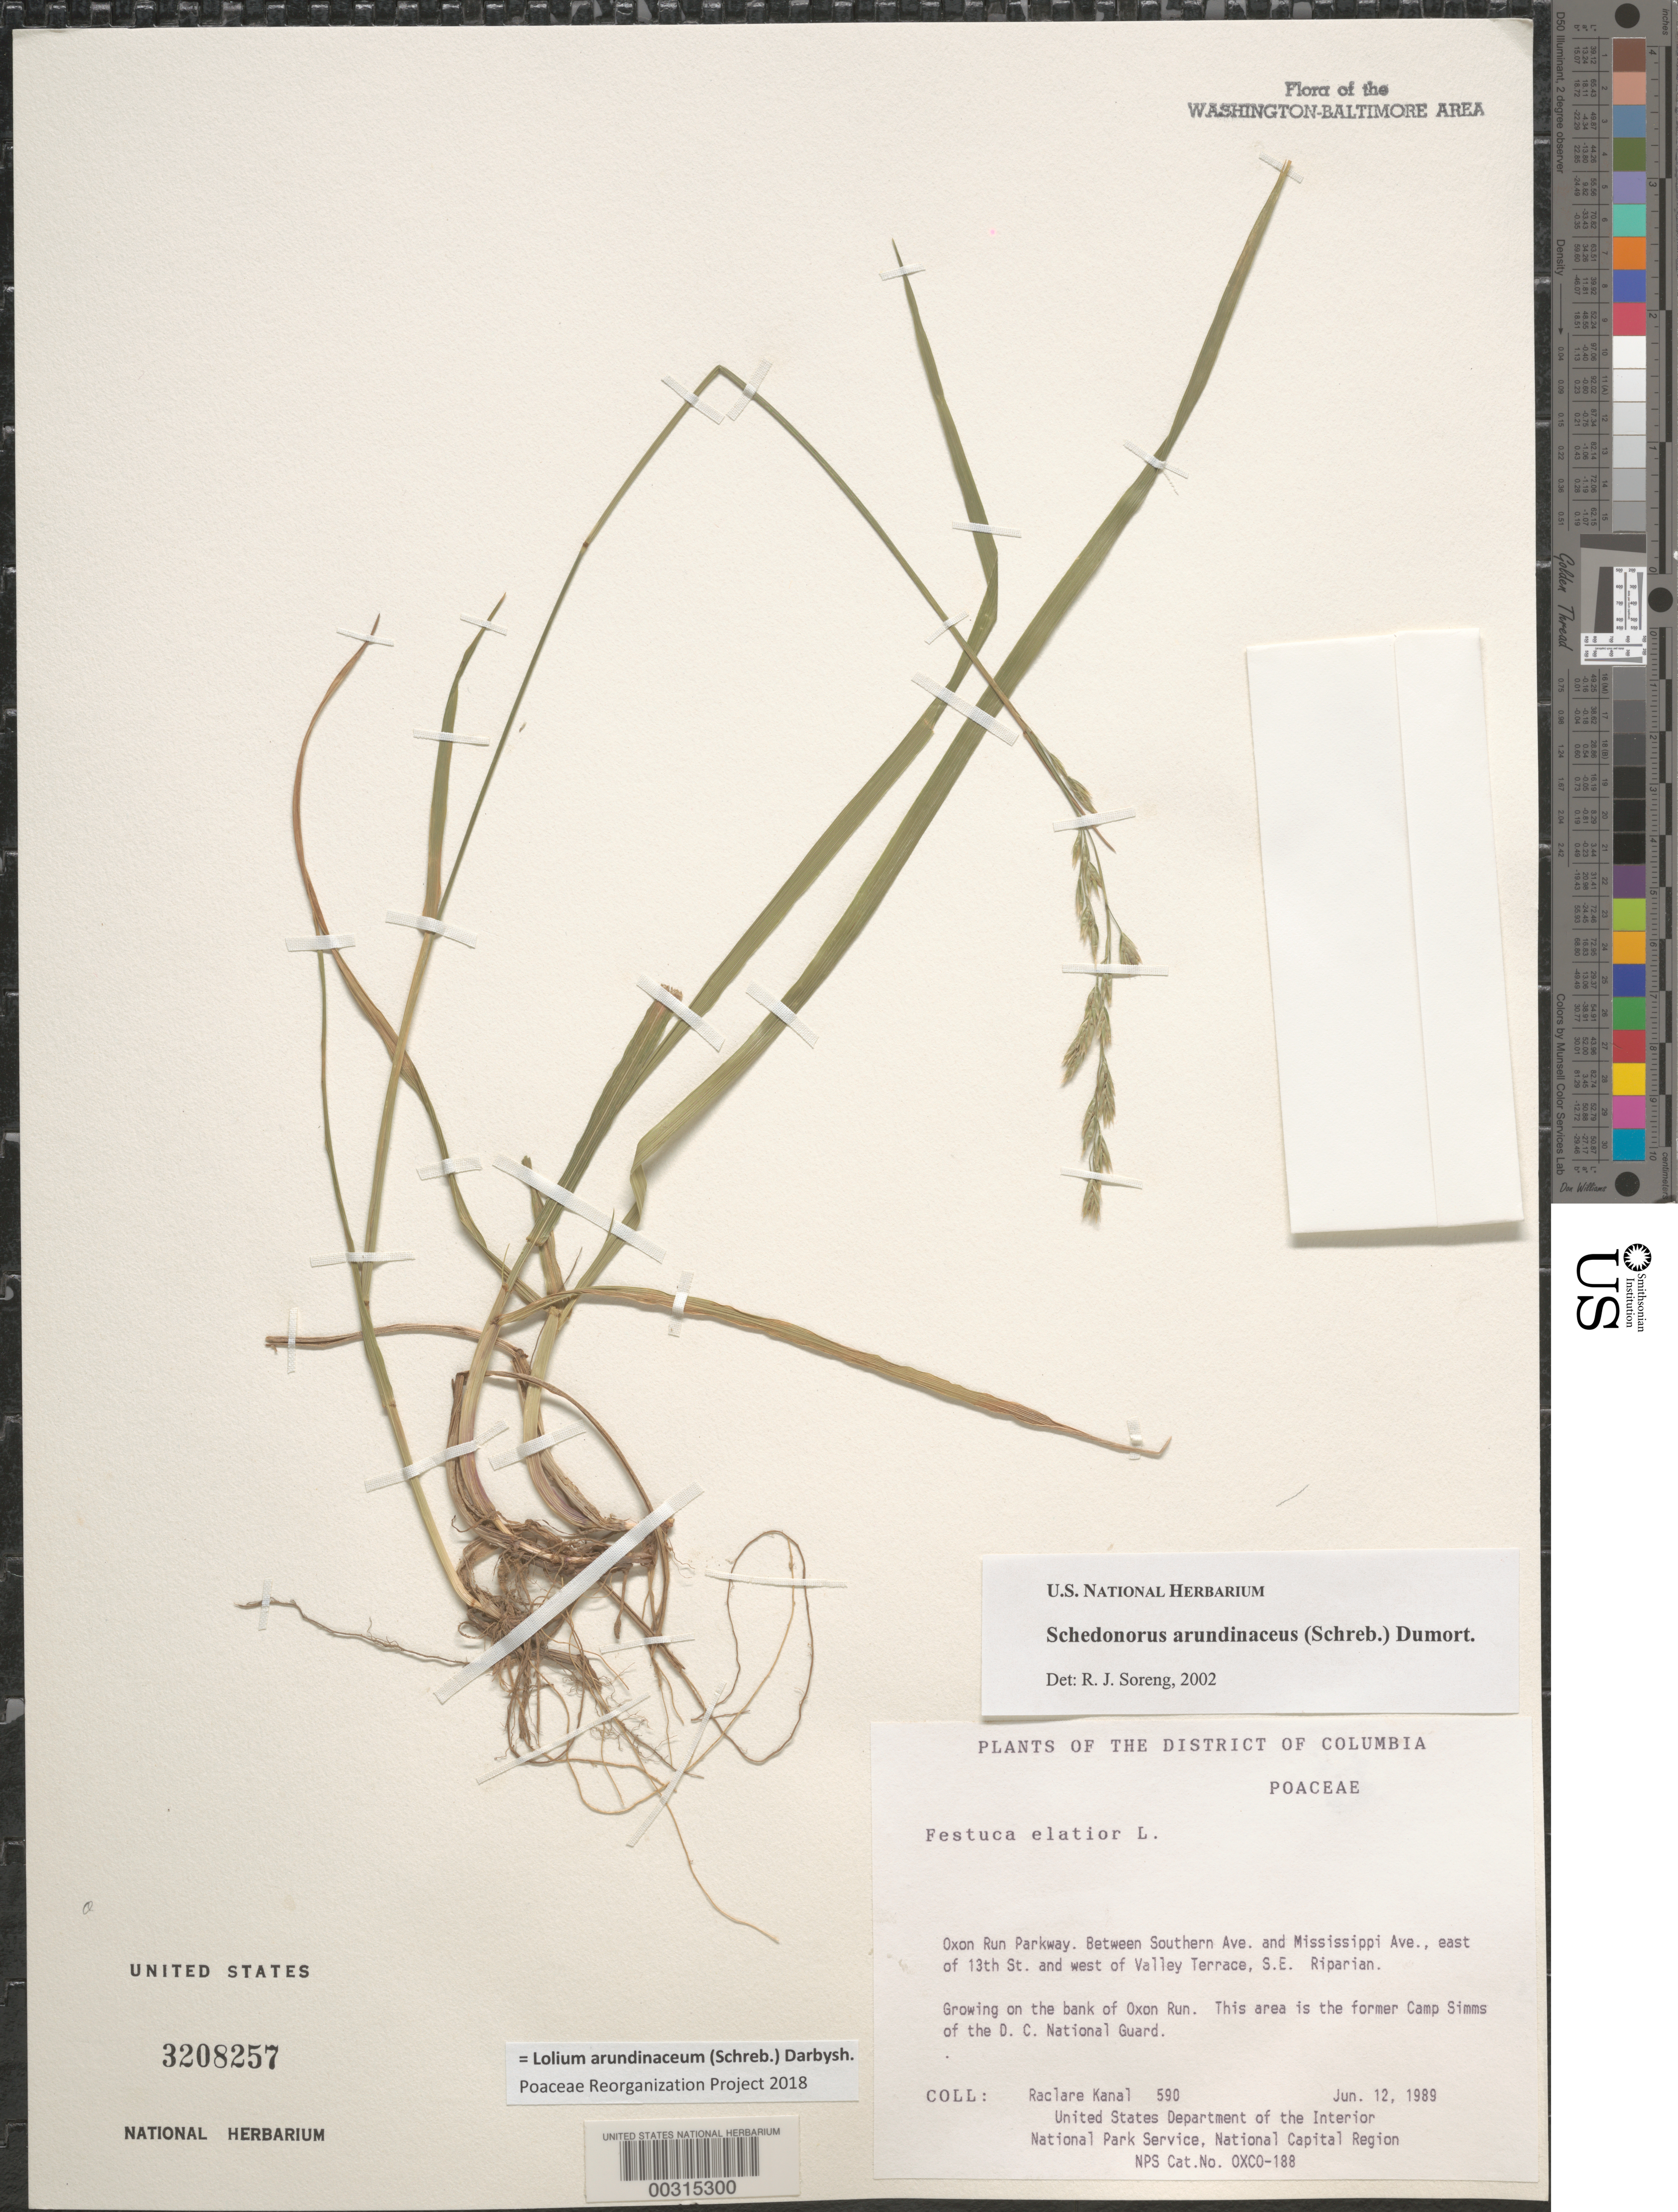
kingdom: Plantae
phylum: Tracheophyta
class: Liliopsida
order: Poales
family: Poaceae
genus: Lolium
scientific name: Lolium arundinaceum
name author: (Schreb.) Darbysh.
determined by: Poaceae Reorganization Project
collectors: R. Kanal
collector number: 590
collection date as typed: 12 Jun 1989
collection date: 1989-06-12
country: United States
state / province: District of Columbia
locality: Oxon Run Parkway, between Southern Ave and Mississippi Ave, E of 13th St and W of Valley Terrace, SE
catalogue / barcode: US 3208257